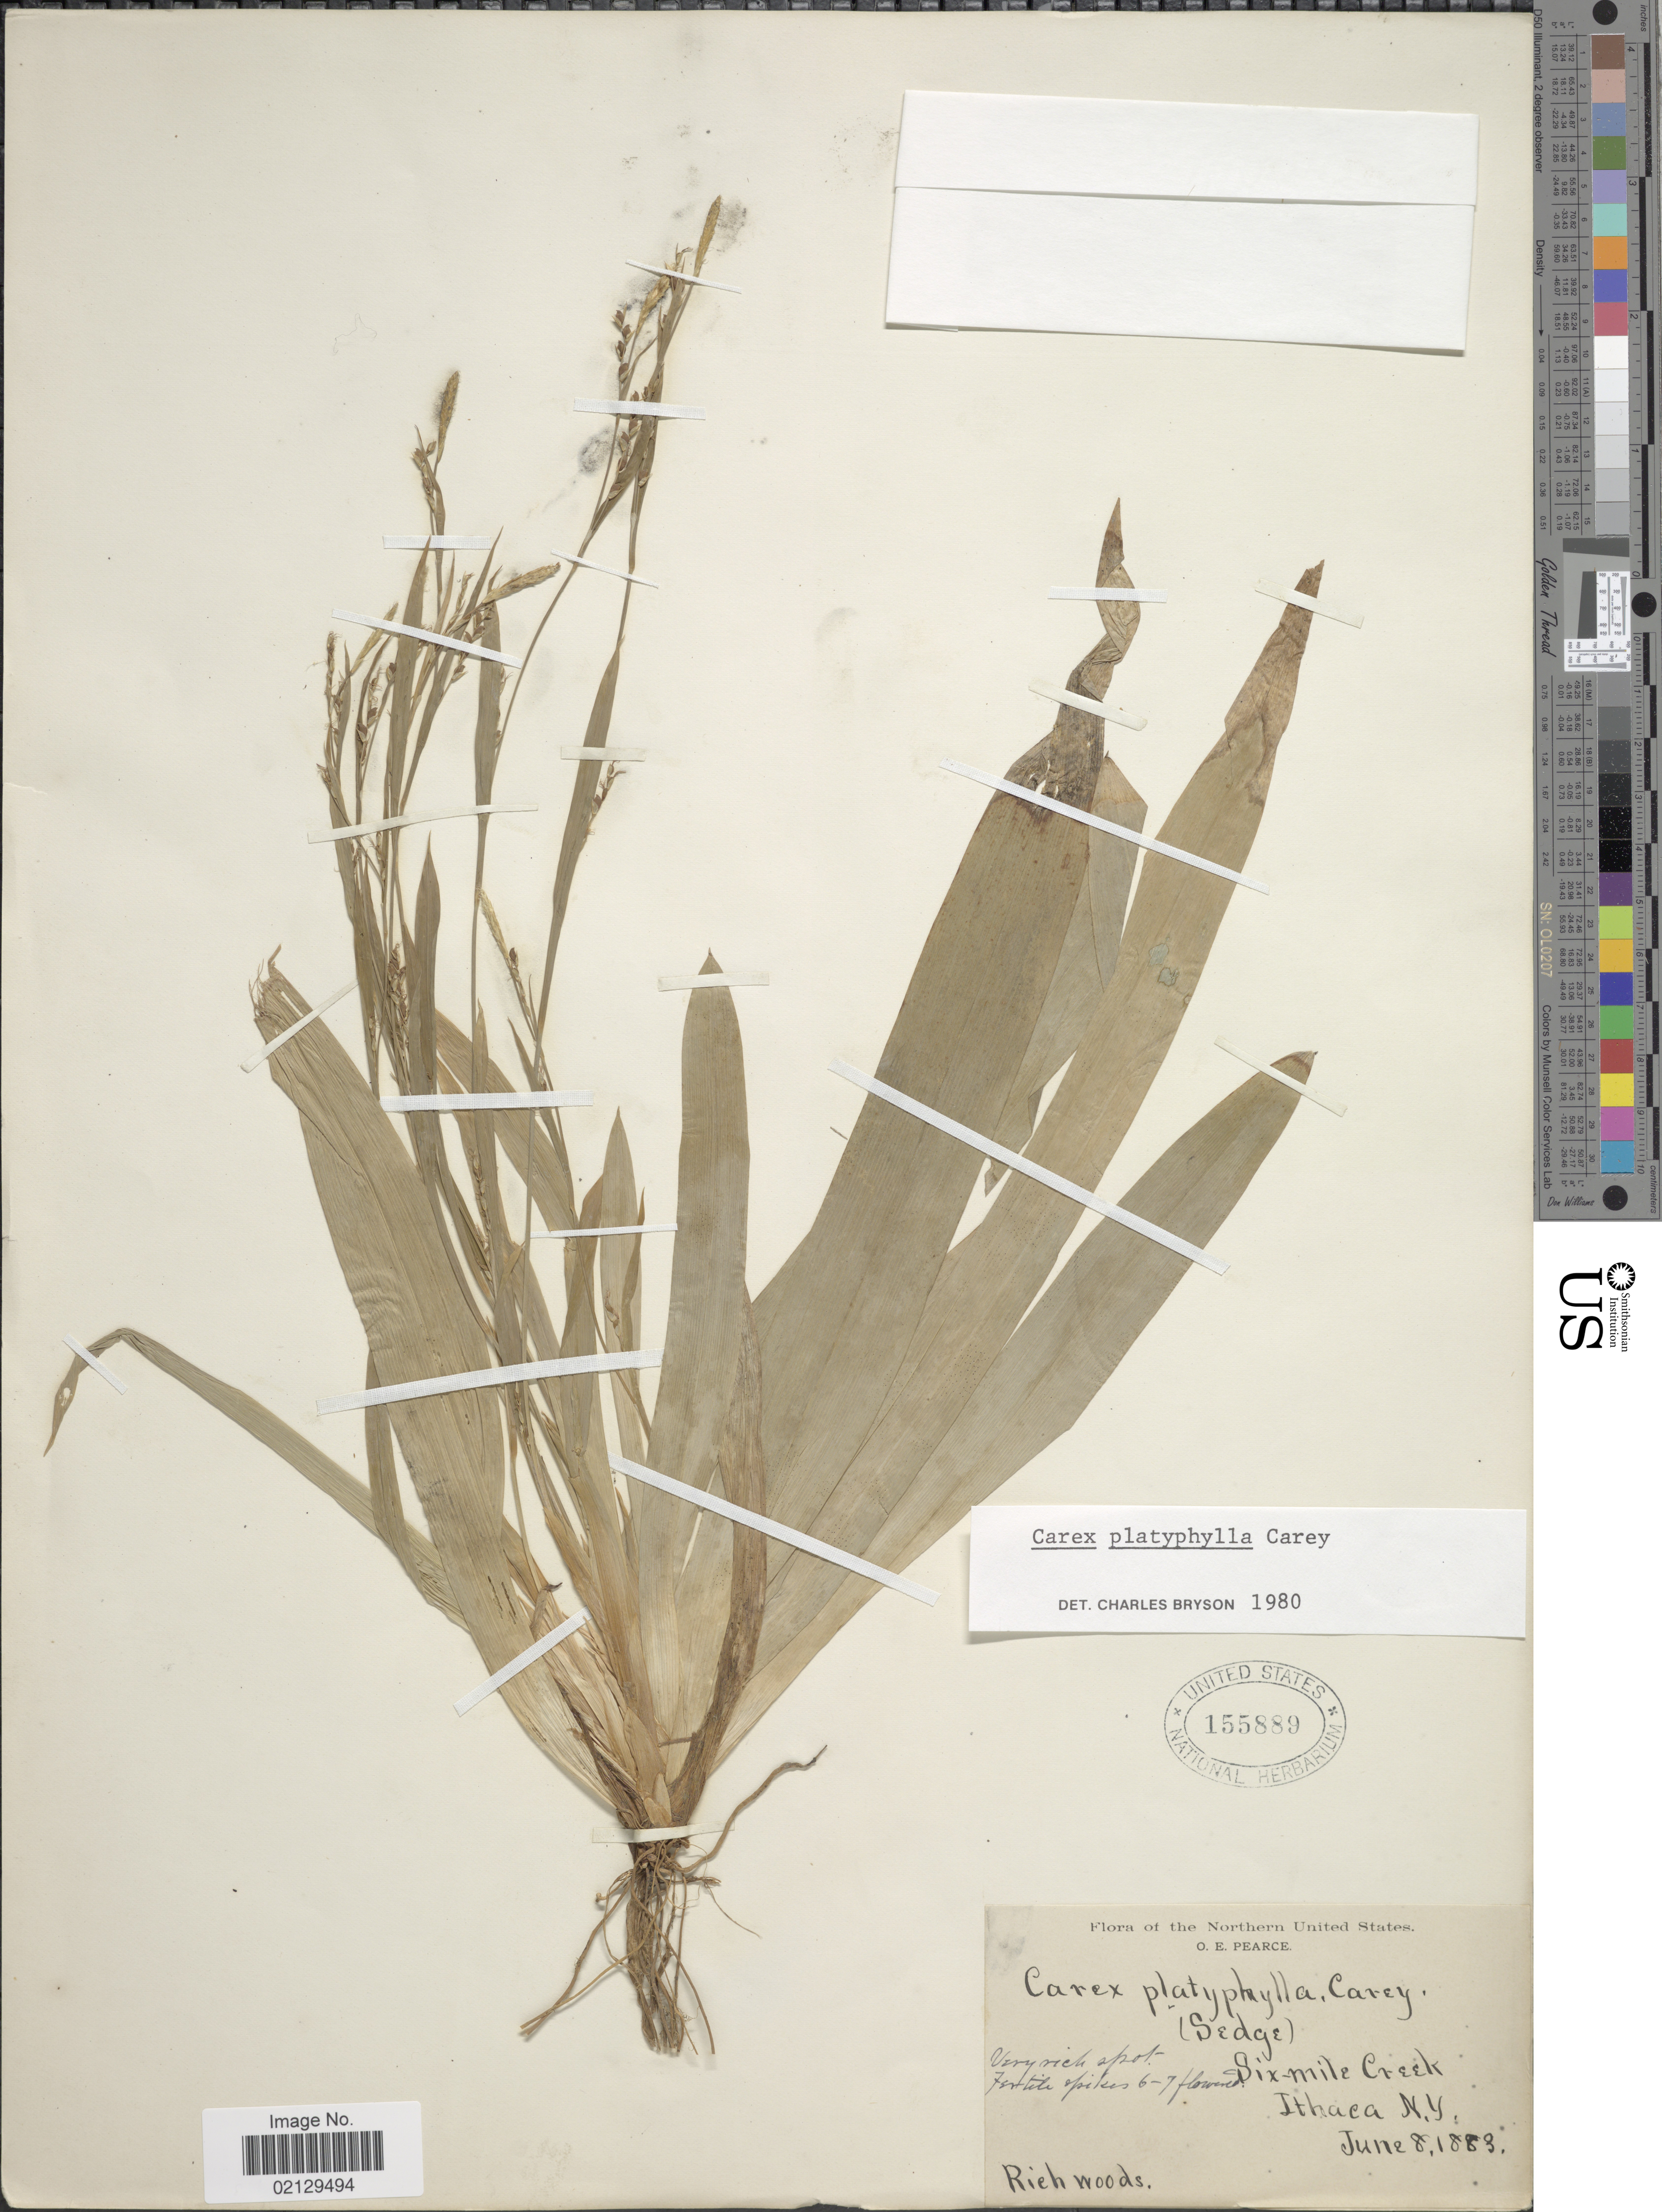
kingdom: Plantae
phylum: Tracheophyta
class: Liliopsida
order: Poales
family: Cyperaceae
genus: Carex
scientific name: Carex platyphylla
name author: J. Carey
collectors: O. E. Pearce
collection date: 1883-06-08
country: United States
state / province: New York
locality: Six-Mile Creek, Ithaca N.Y.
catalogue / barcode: US 155889